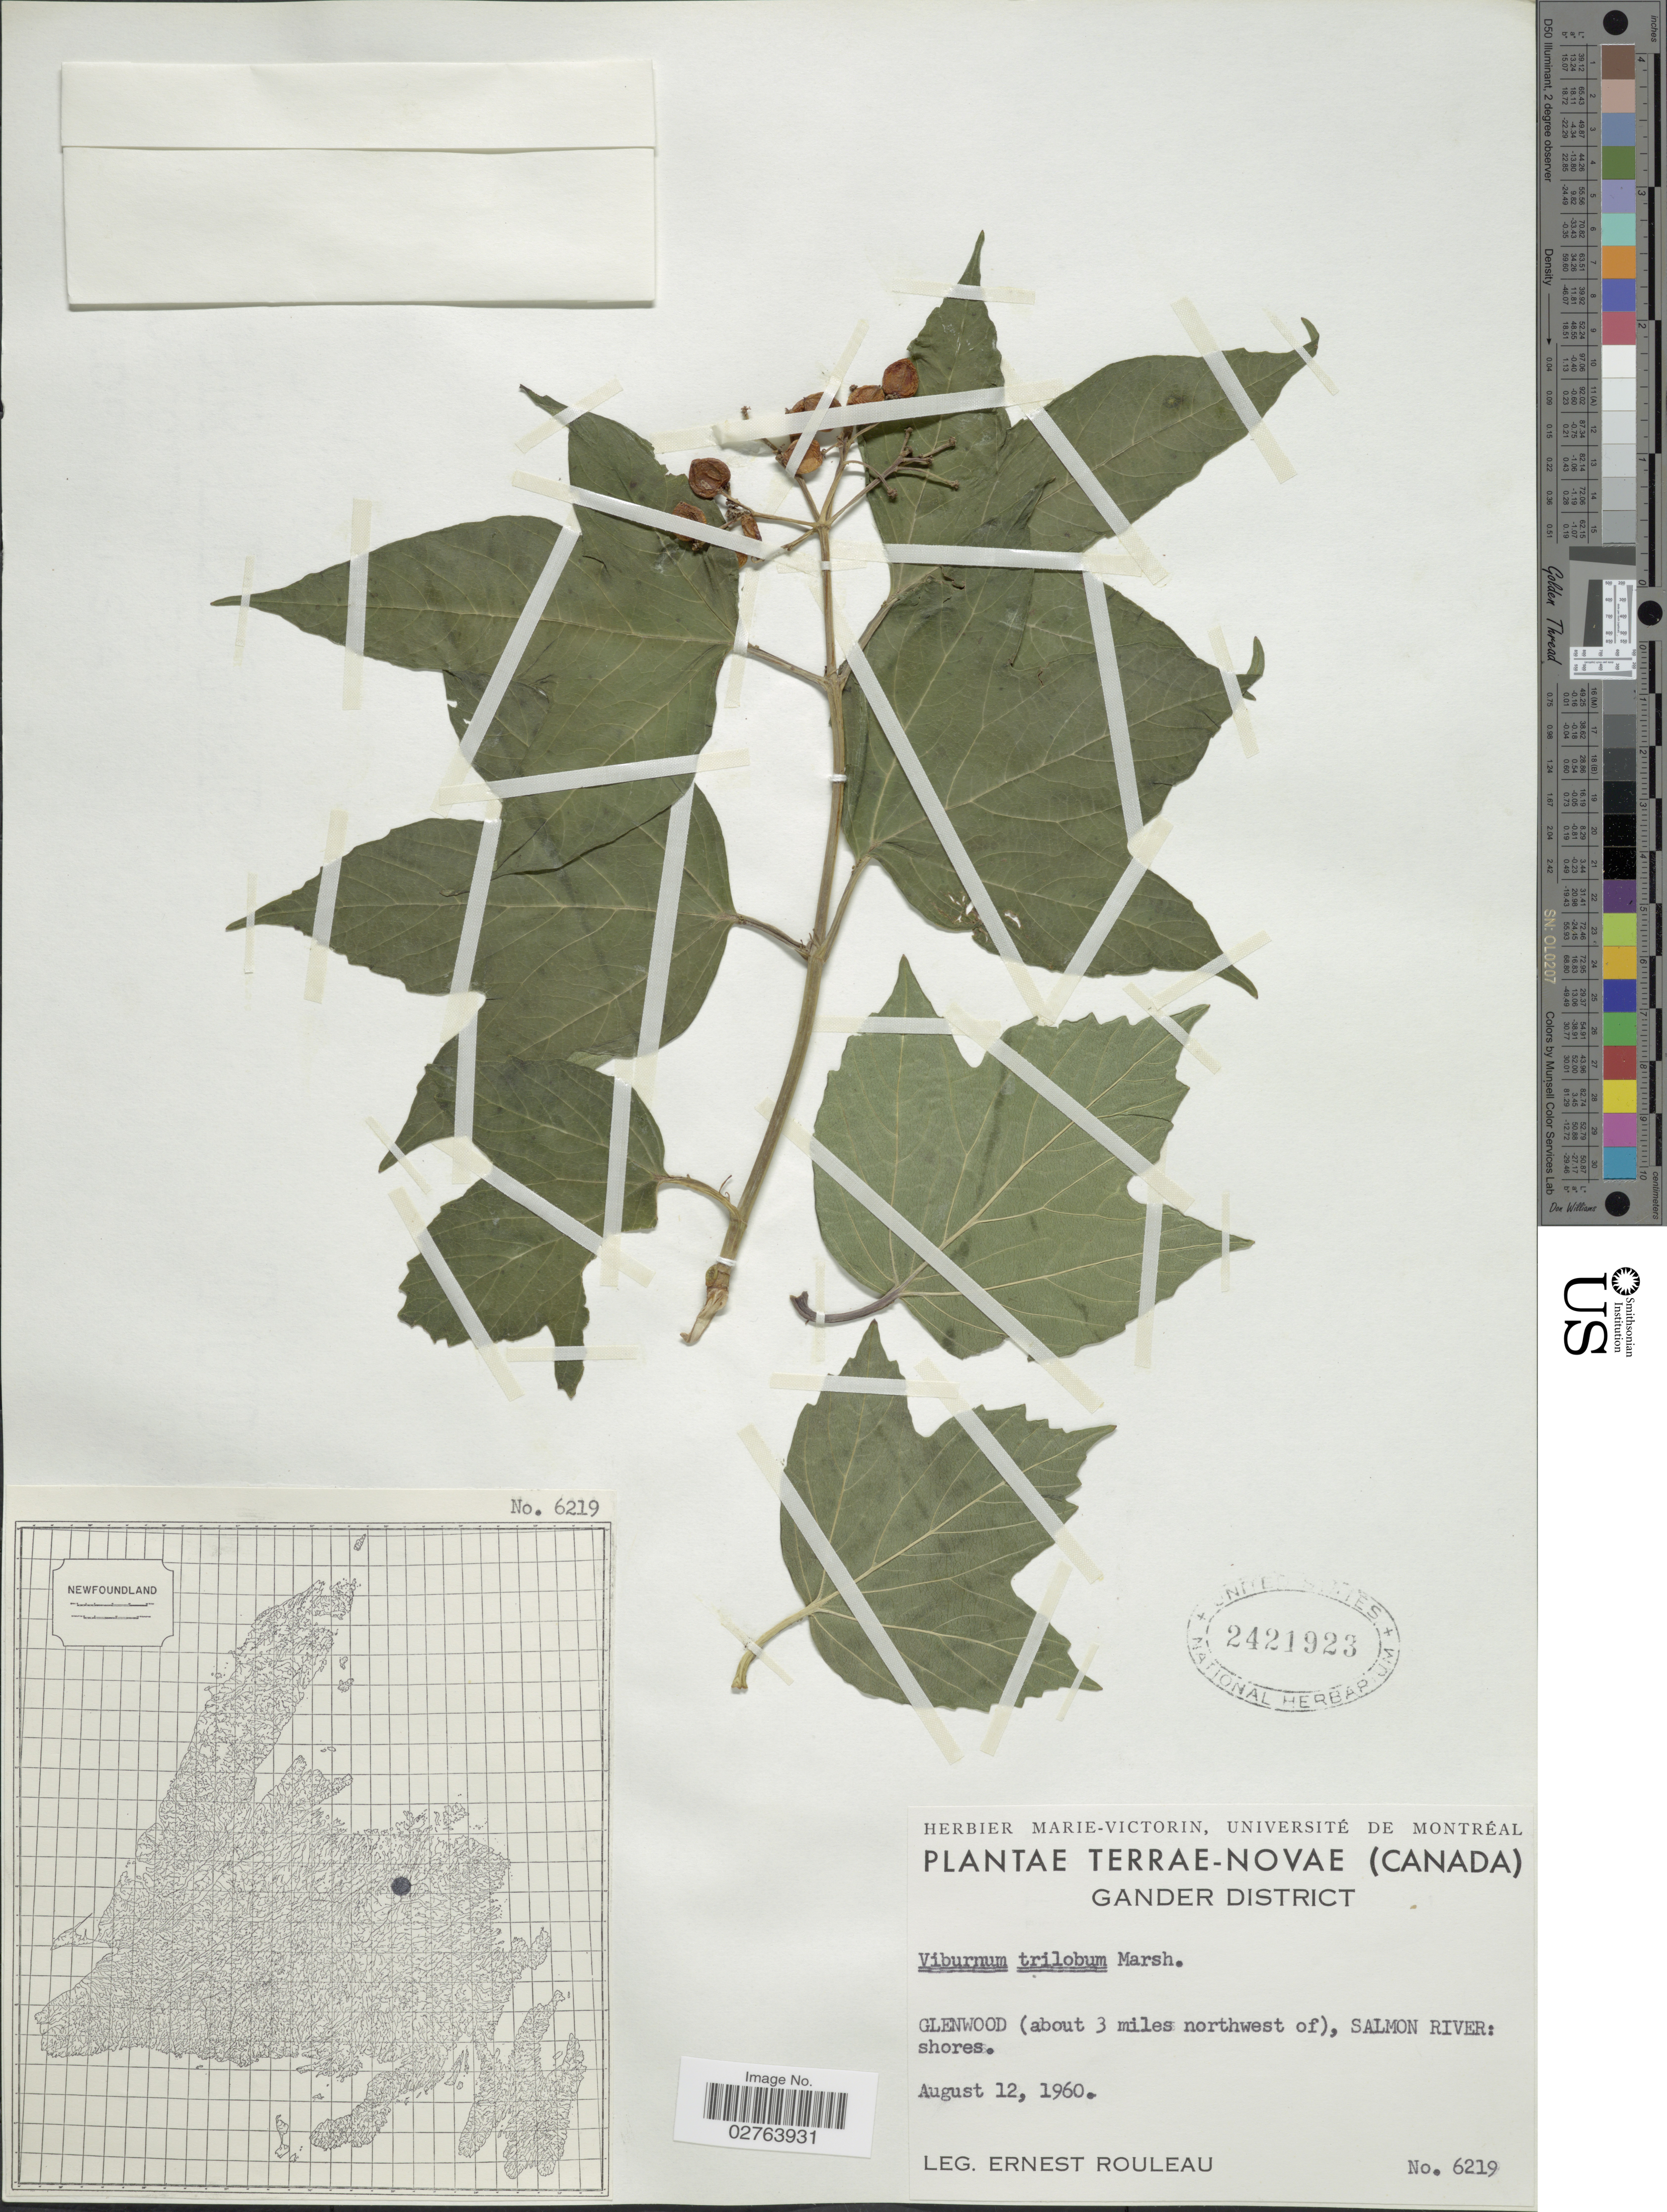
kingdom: Plantae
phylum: Tracheophyta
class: Magnoliopsida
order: Dipsacales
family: Viburnaceae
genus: Viburnum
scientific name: Viburnum opulus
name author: L.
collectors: J. Rouleau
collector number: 6219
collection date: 1960-08-12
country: Canada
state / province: Newfoundland and Labrador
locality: Terrae-Novae. Gander District. Glenwood (about 3 miles northwest of), Salmon River: shores.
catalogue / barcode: US 2421923